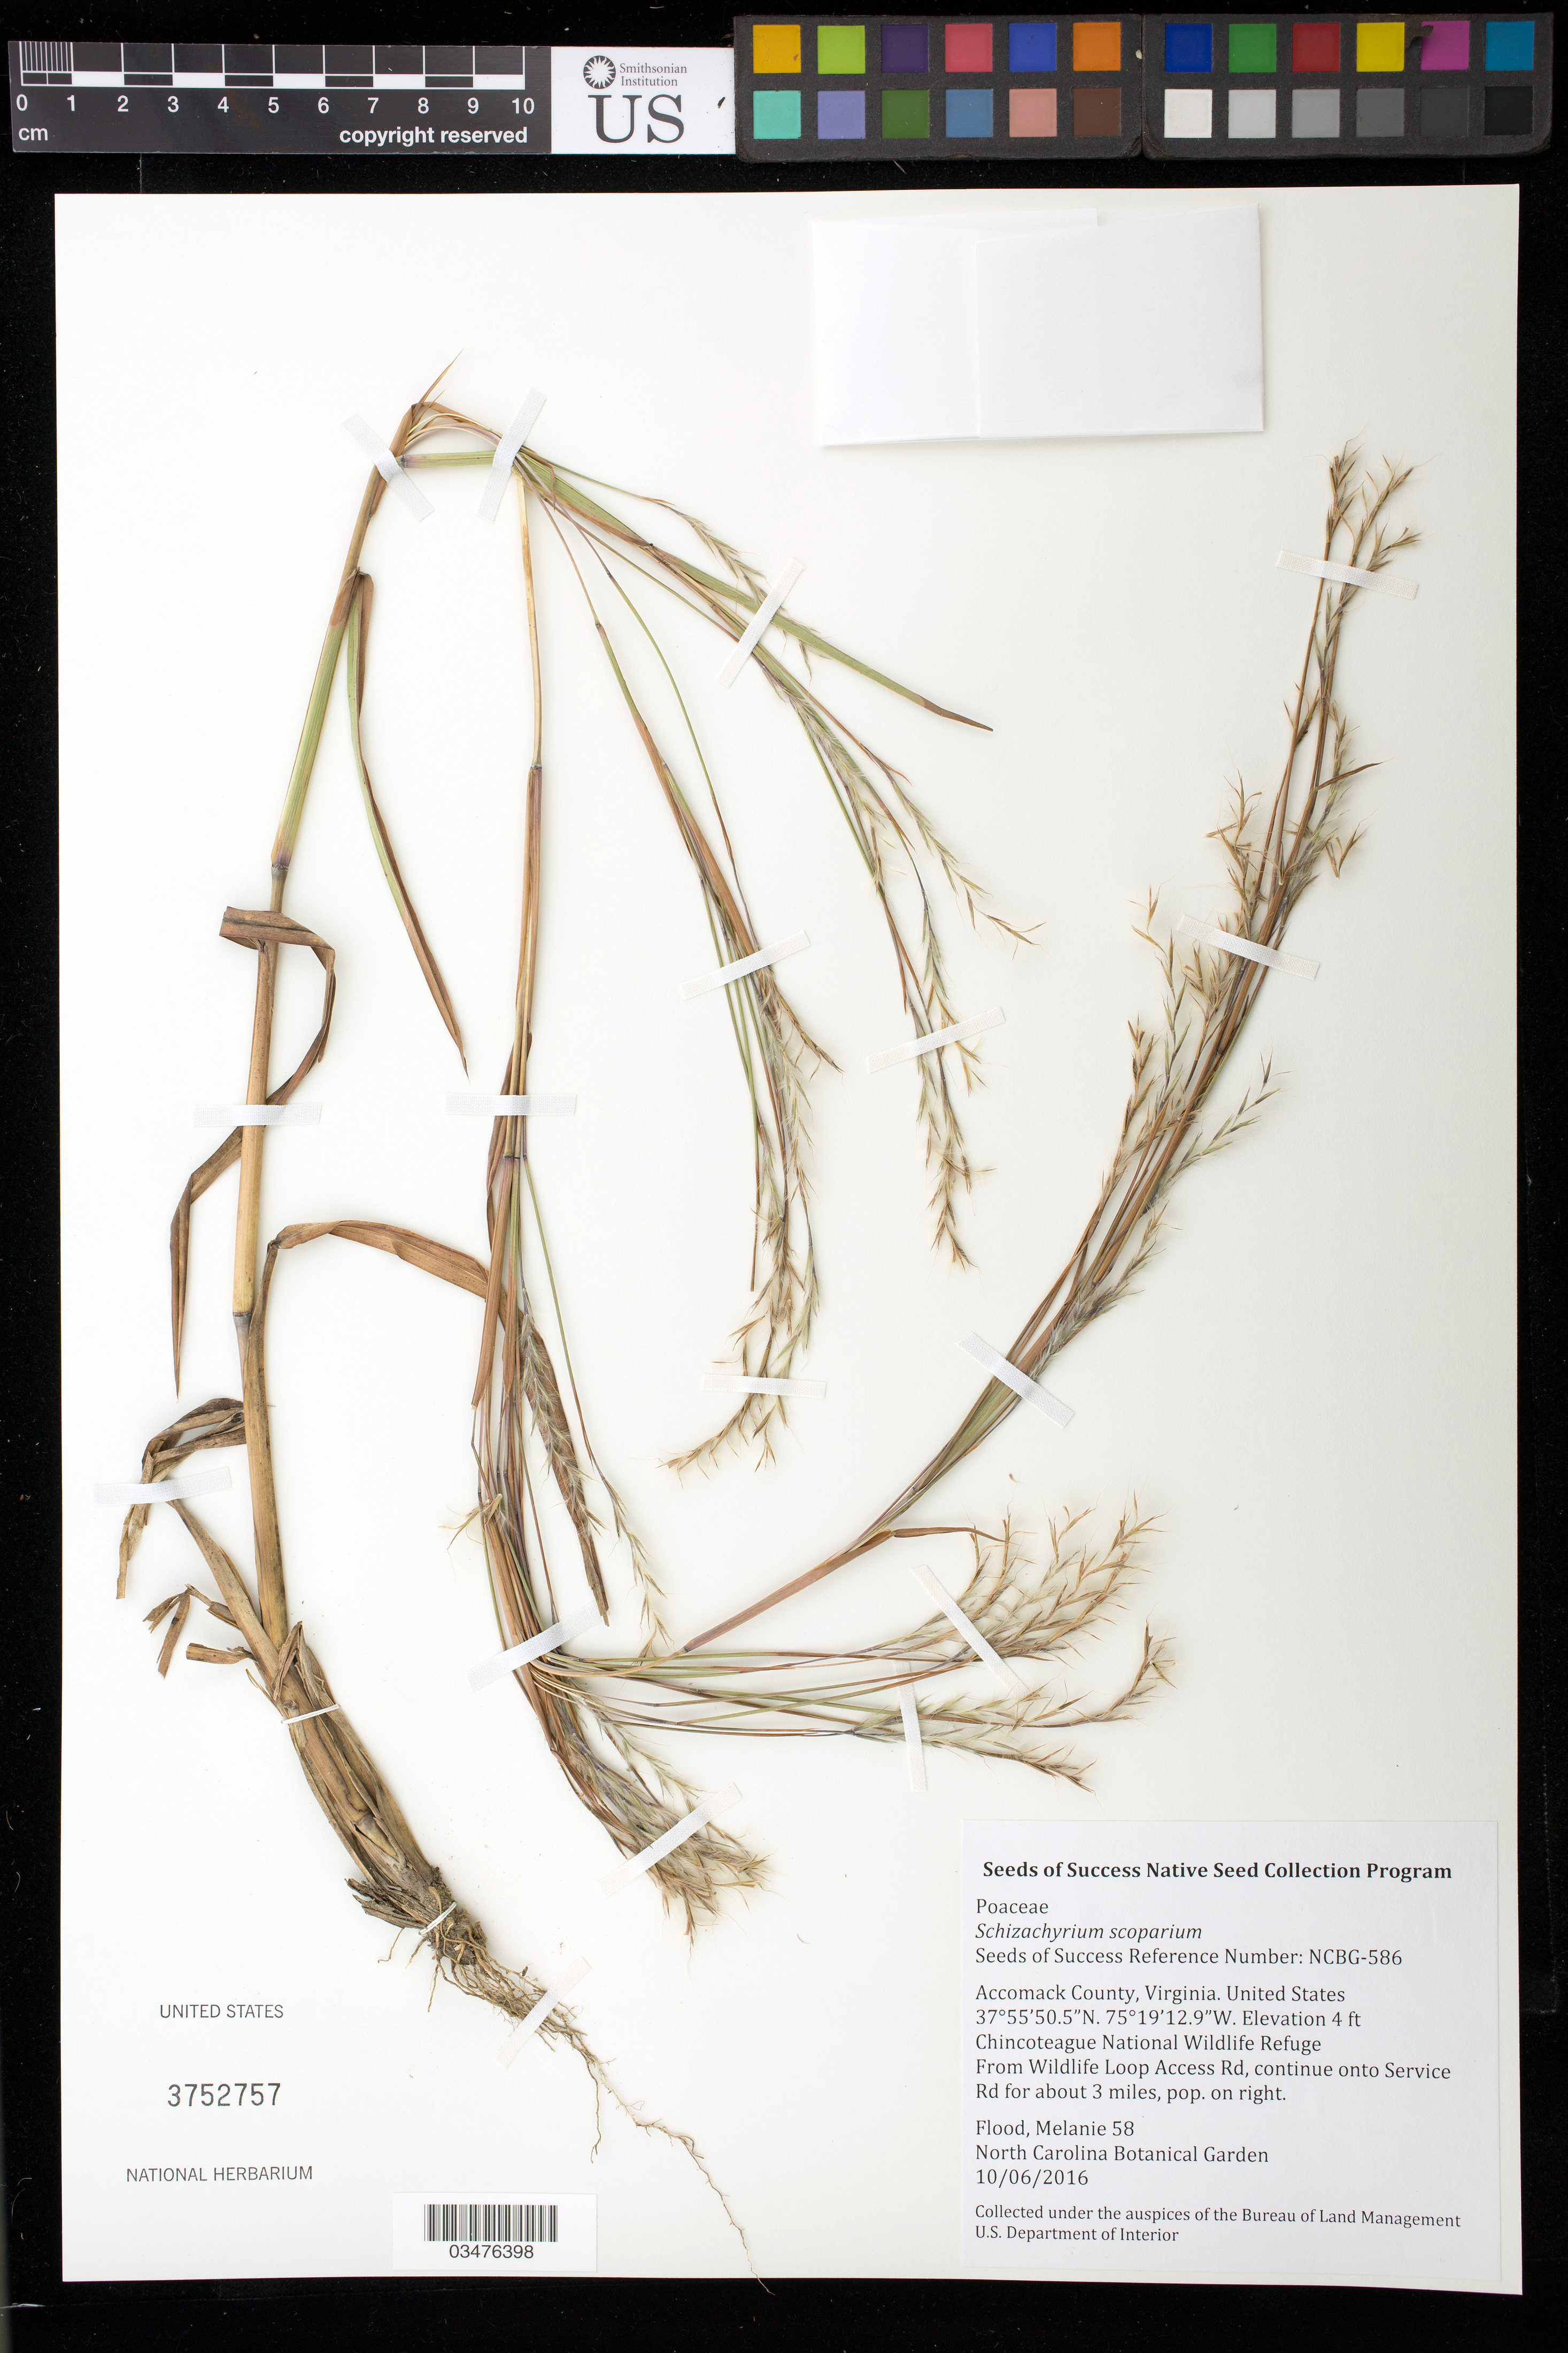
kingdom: Plantae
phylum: Tracheophyta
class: Liliopsida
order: Poales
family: Poaceae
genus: Schizachyrium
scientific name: Schizachyrium scoparium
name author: (Michx.) Nash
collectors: M. Flood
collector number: NCBG-586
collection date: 2016-10-06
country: United States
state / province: Virginia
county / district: Accomack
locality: Chincoteague National Wildlife Refuge, Service Rd.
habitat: Roadside Grassland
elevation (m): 1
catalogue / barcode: US 3752757